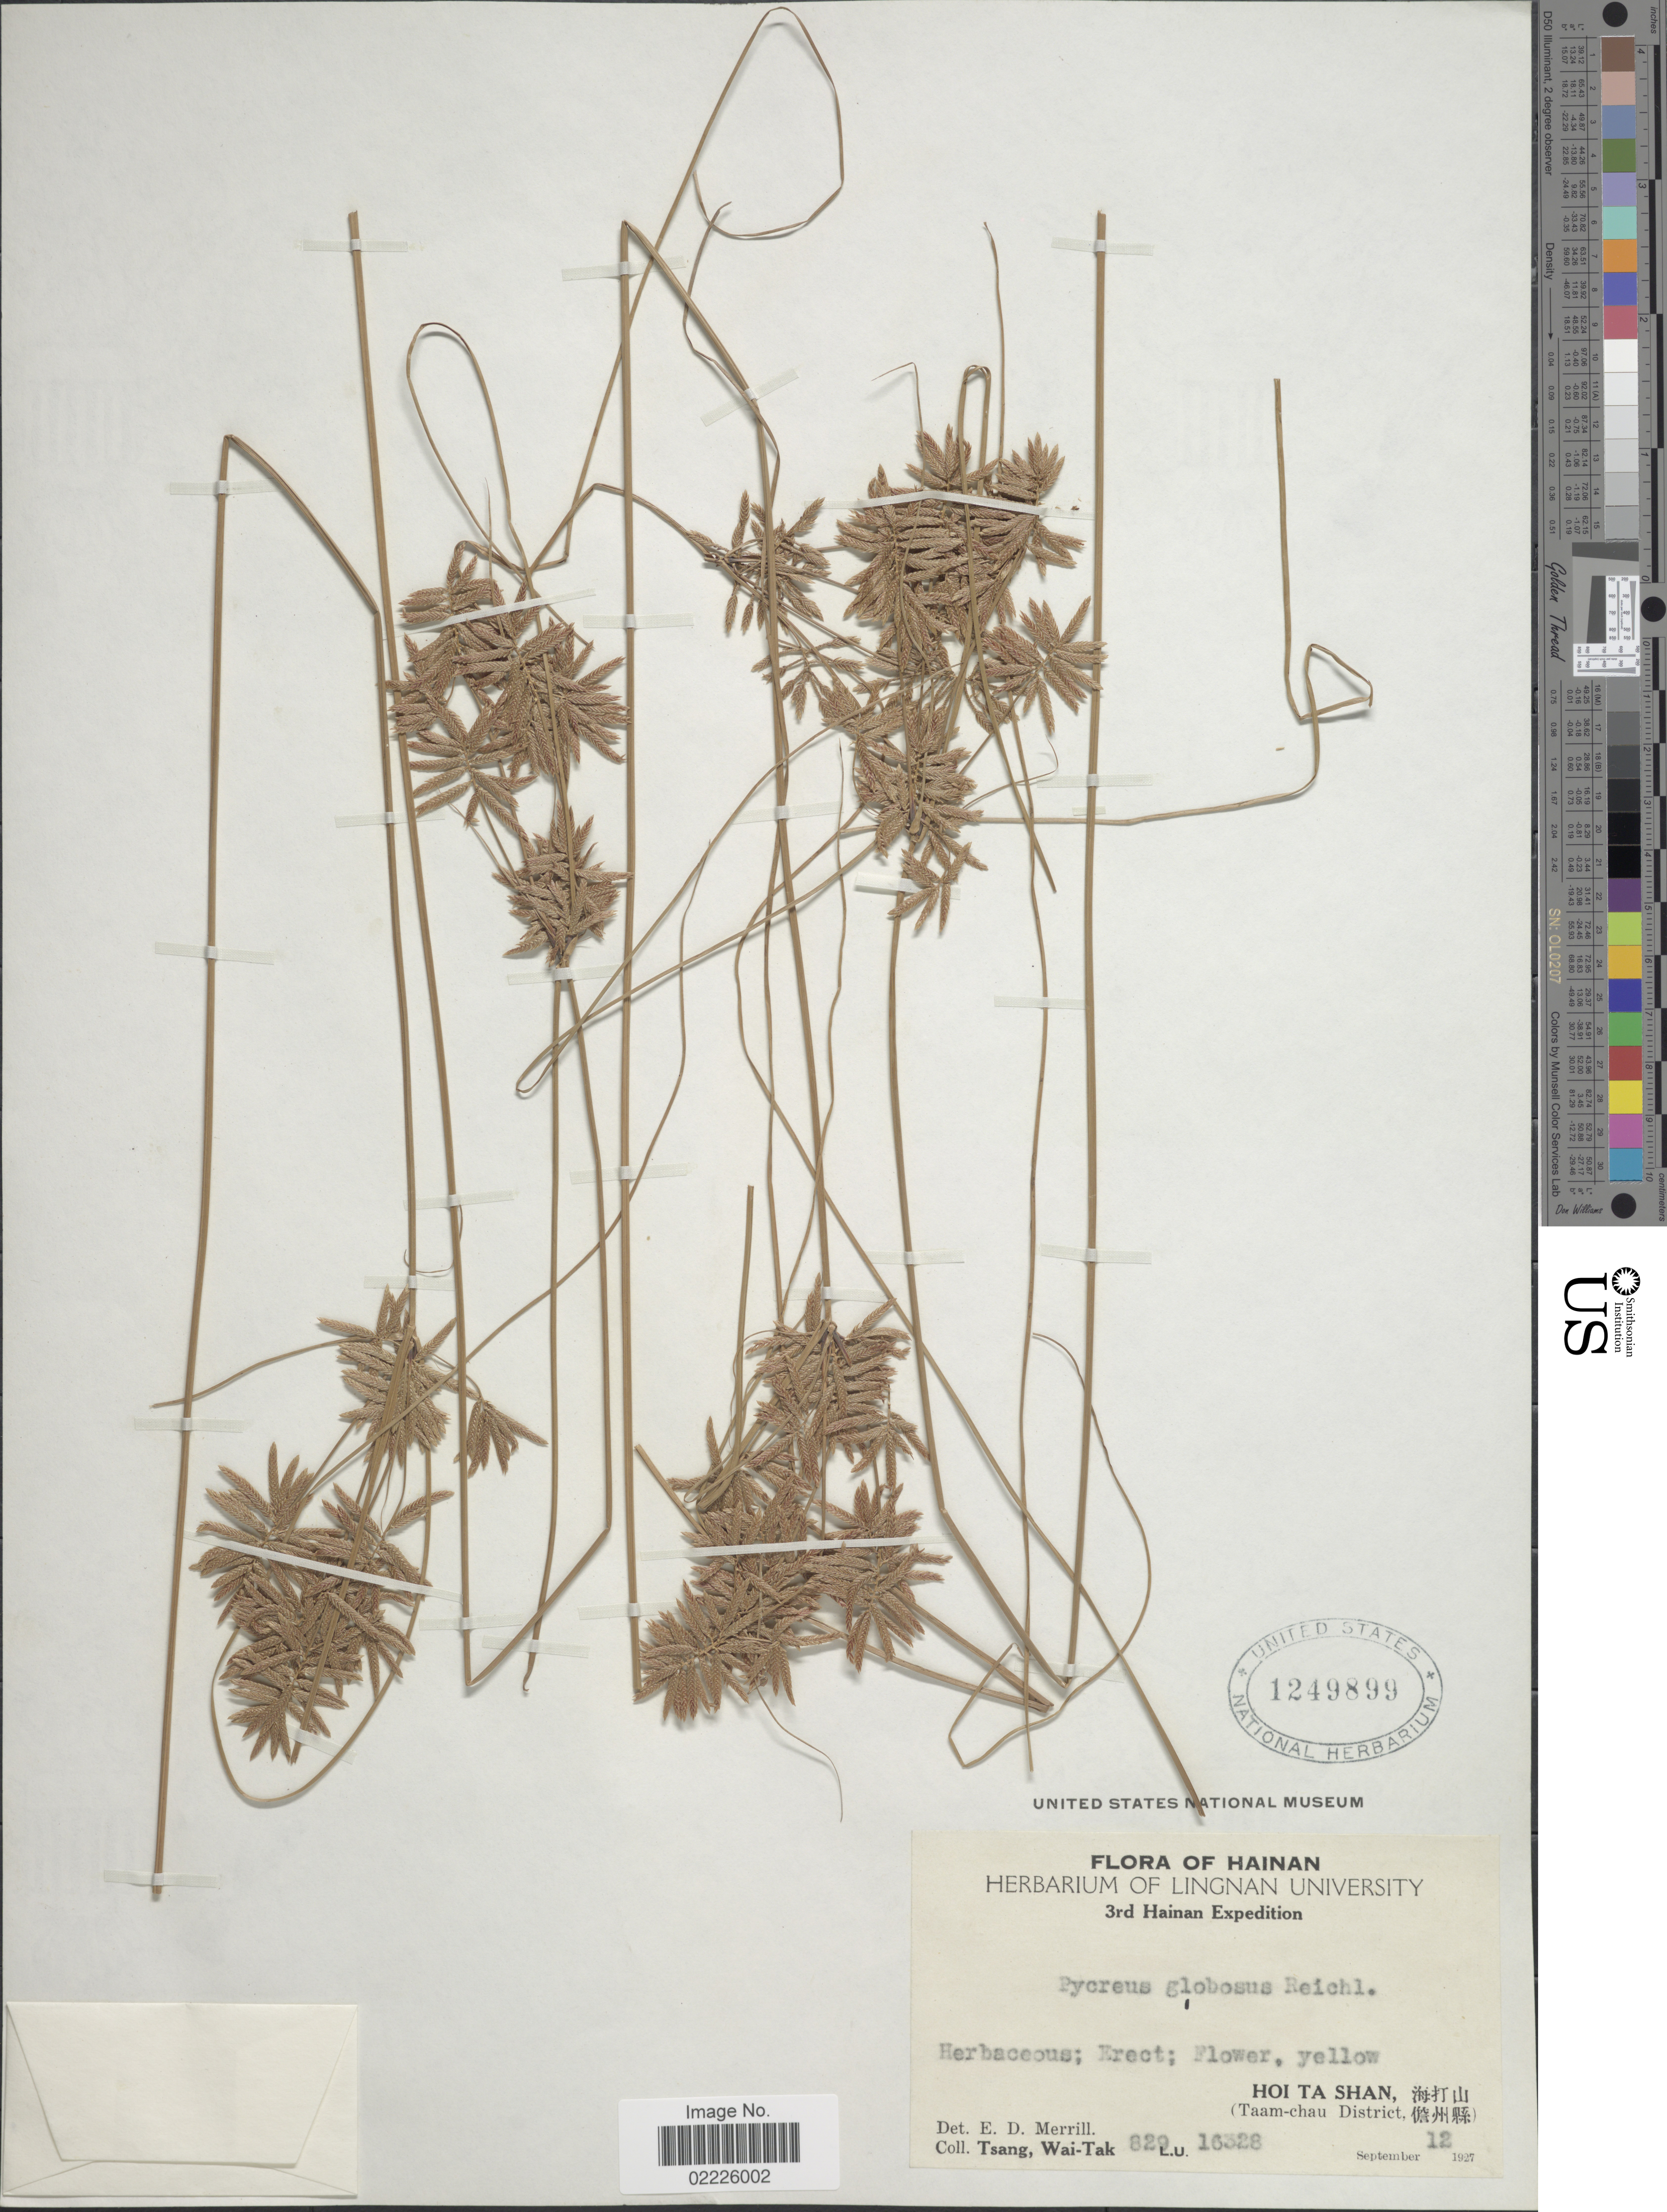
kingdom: Plantae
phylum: Tracheophyta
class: Liliopsida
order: Poales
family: Cyperaceae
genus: Cyperus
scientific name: Cyperus flavidus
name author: Retz.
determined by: Strong, Mark T., (BOT), Smithsonian Institution - National Museum of Natural History (UNITED STATES)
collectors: W. T. Tsang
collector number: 829/L.U. 16328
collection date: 1927-09-12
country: China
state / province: Hainan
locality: Hoi Ta Shan (Taam-chau District)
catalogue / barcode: US 1249899